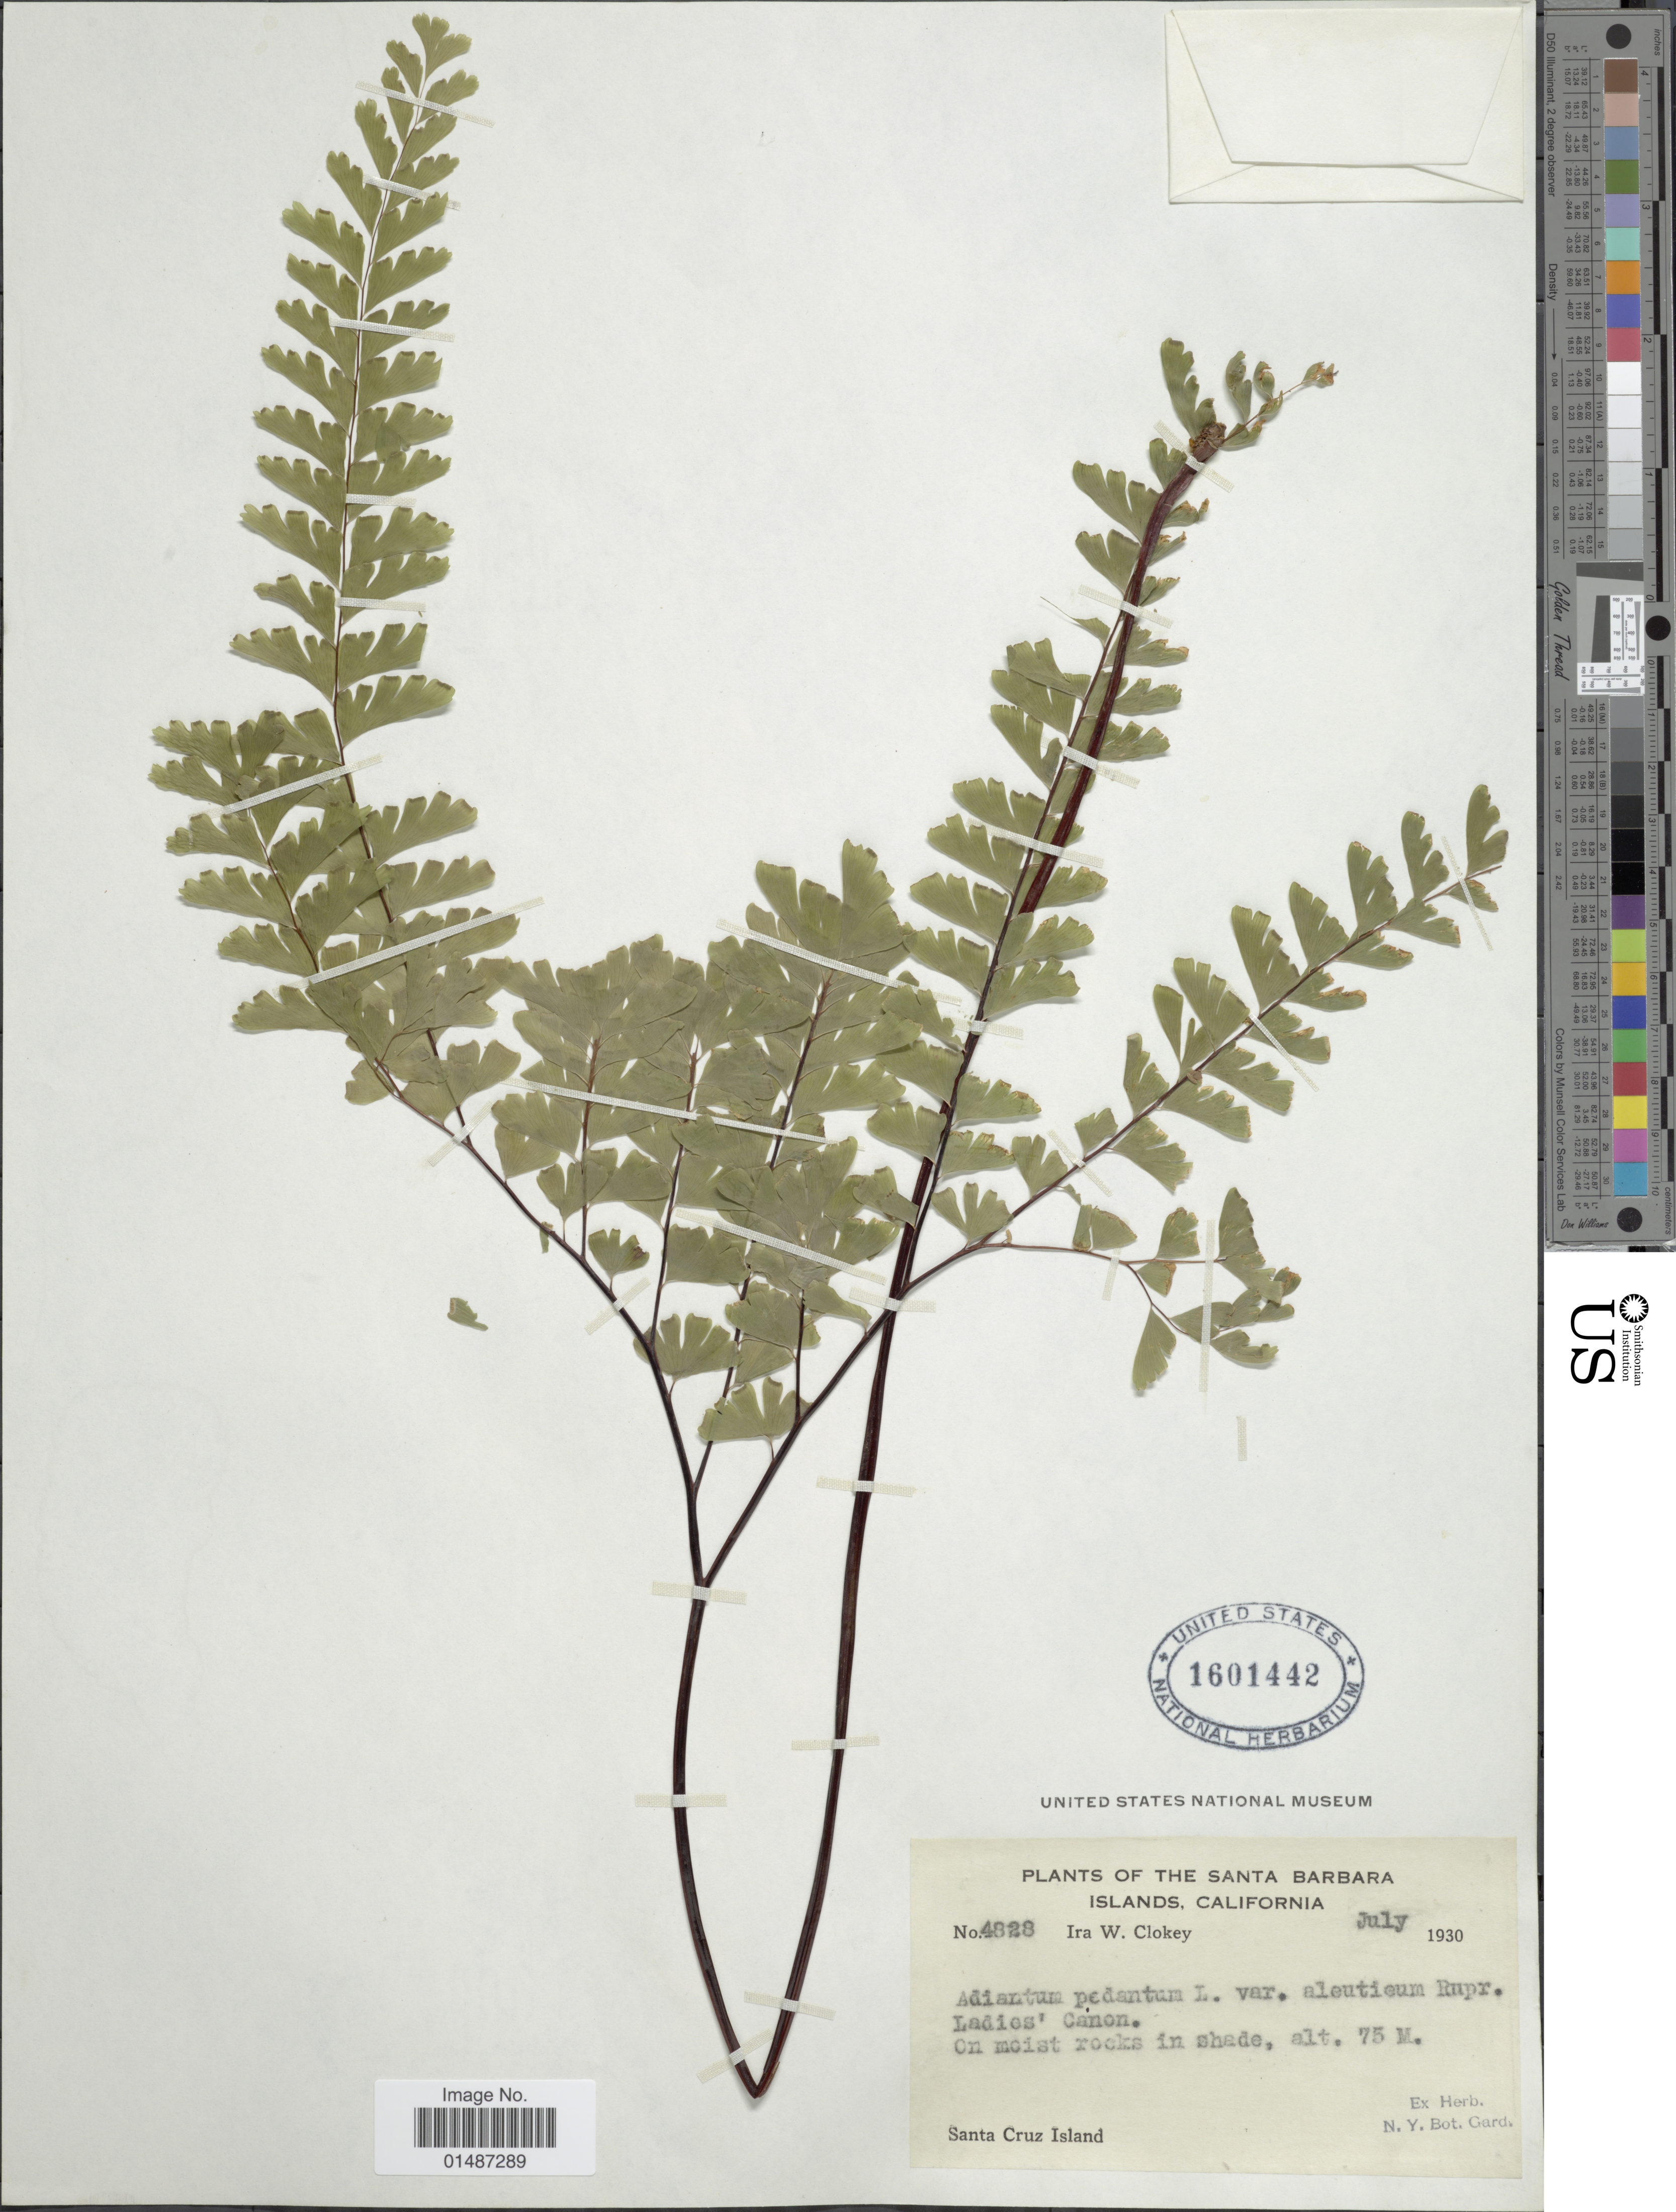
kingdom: Plantae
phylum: Tracheophyta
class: Polypodiopsida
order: Polypodiales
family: Pteridaceae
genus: Adiantum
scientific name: Adiantum pedatum subsp. aleuticum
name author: (Rupr.) Calder & Roy L. Taylor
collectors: I. W. Clokey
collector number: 4828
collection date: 1930-07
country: United States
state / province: California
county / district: Santa Barbara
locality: Santa Barbara Islands. Ladies' Canon. Santa Cruz Island.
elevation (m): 75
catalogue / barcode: US 1601442